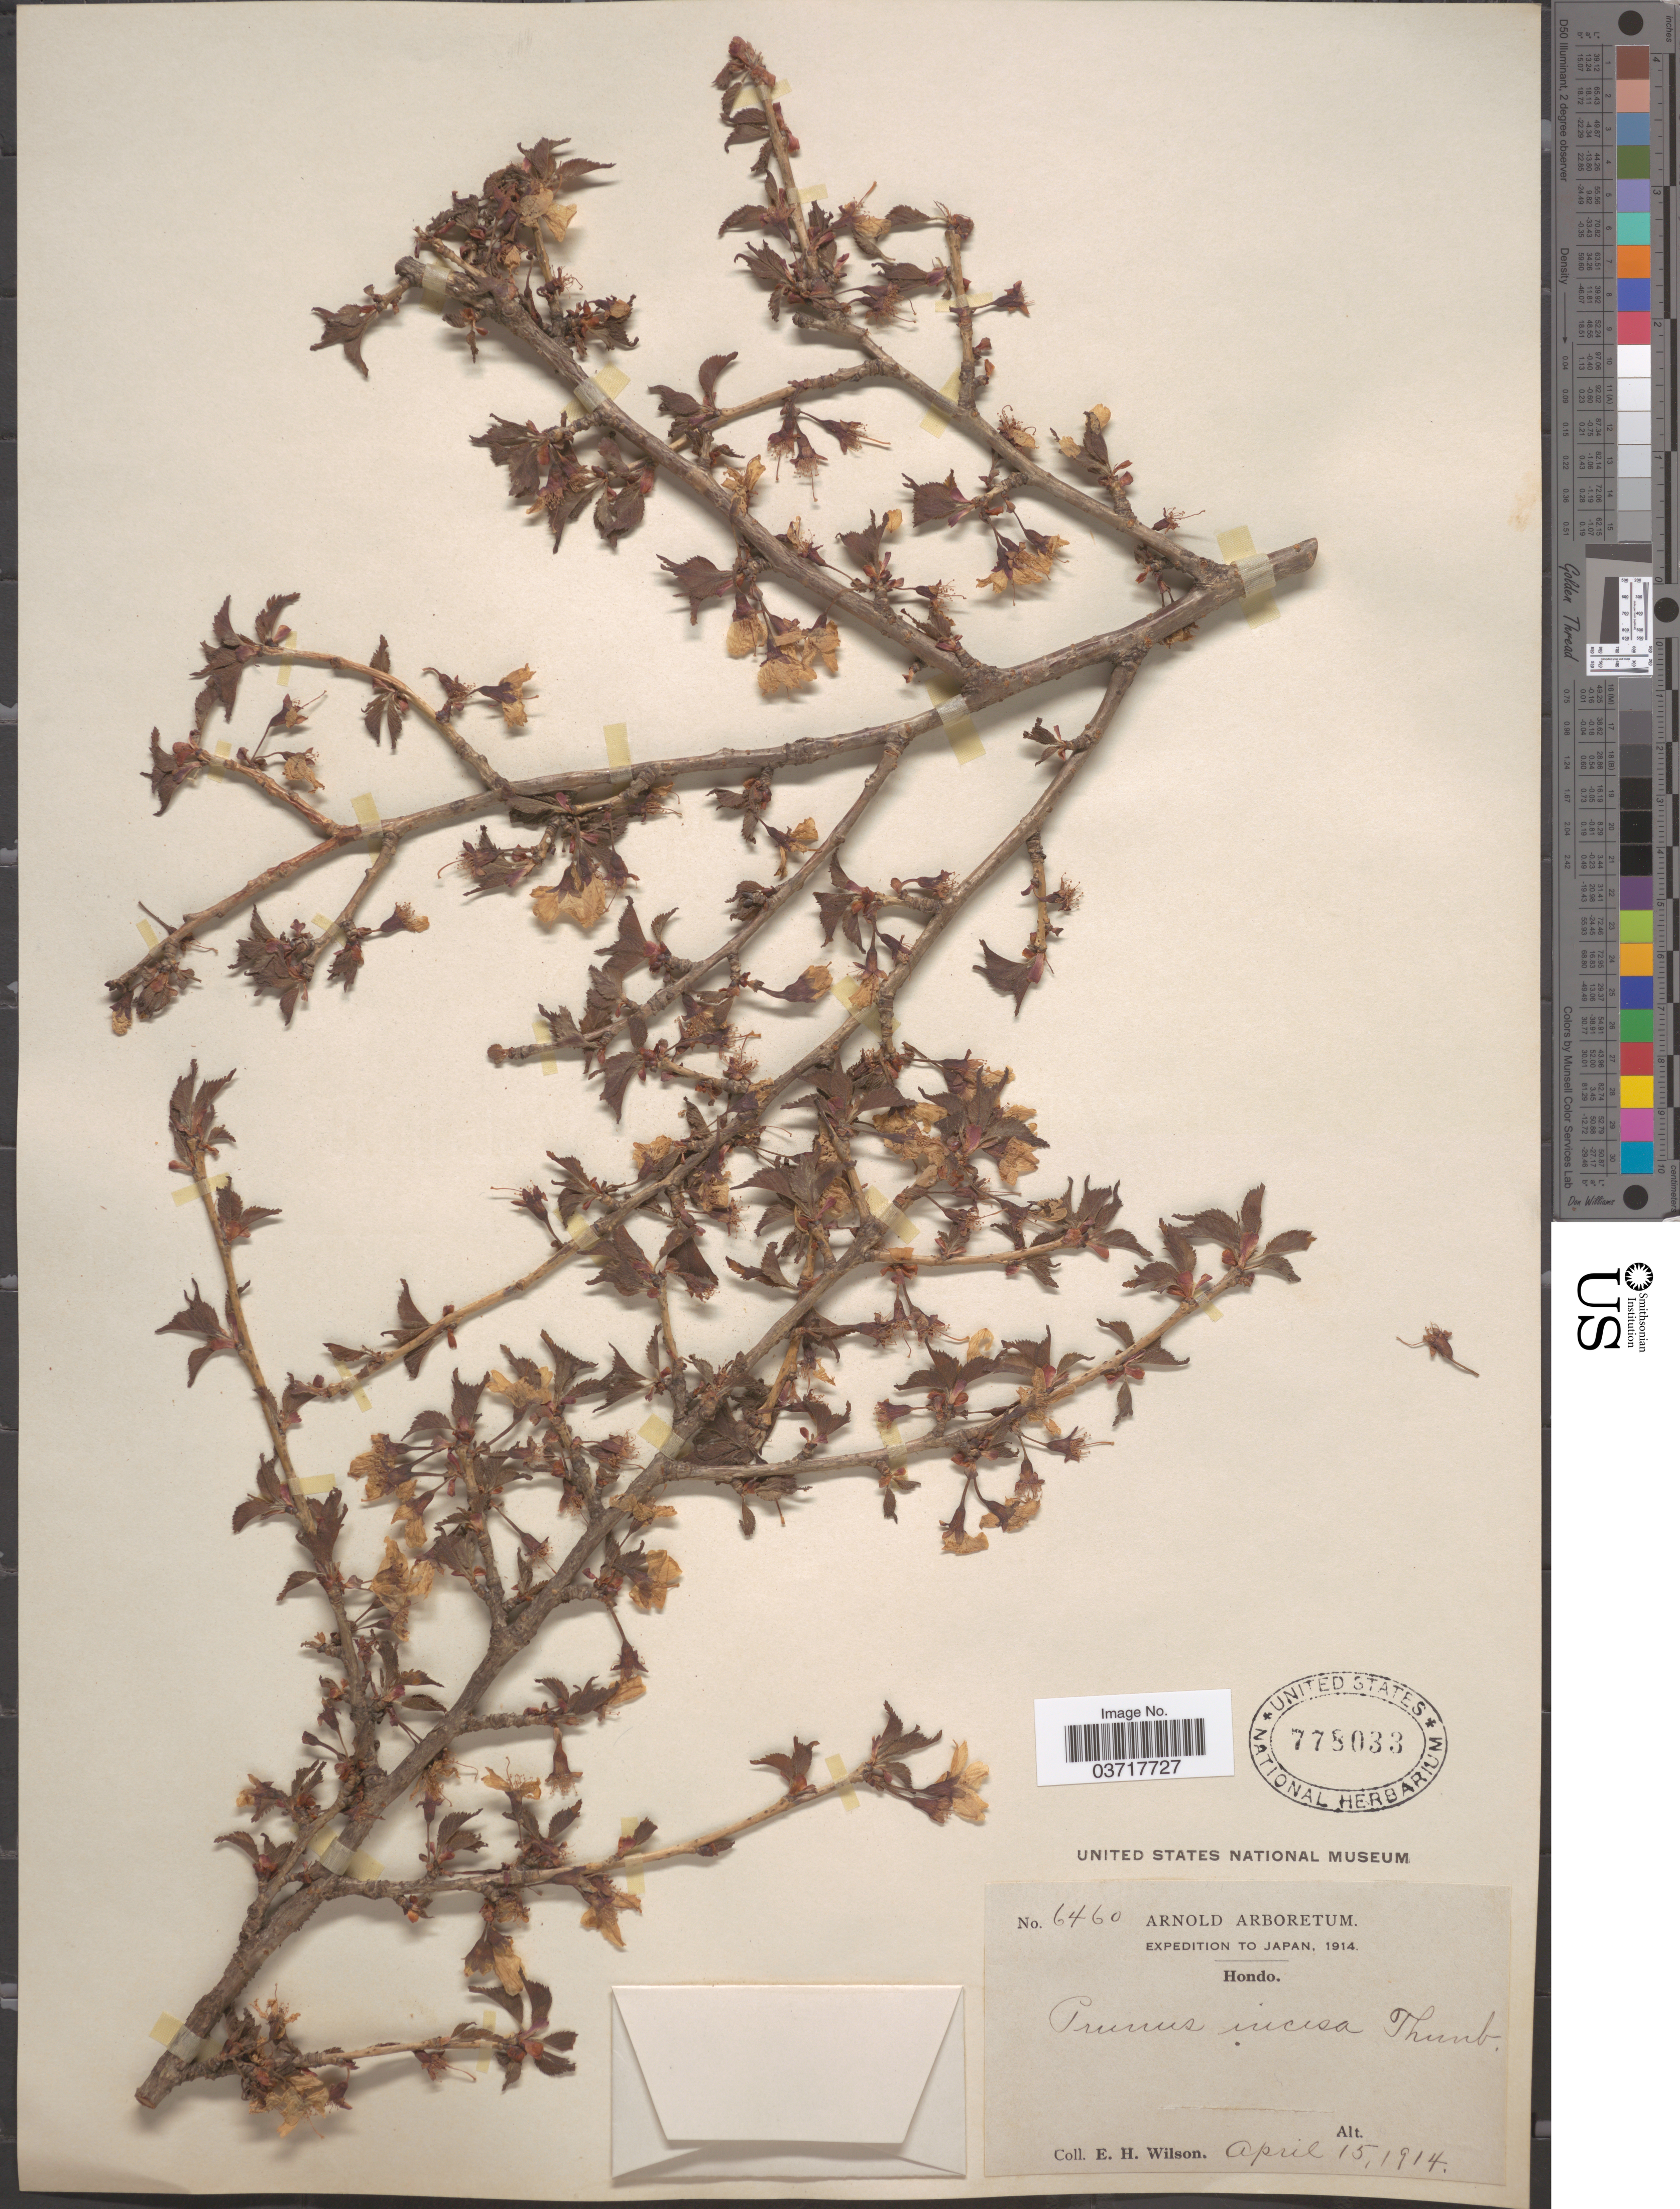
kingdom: Plantae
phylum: Tracheophyta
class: Magnoliopsida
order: Rosales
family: Rosaceae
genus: Prunus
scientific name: Prunus incisa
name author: Thunb.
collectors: E. Wilson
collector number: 6460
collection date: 1914-04-15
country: Japan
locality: Hondo.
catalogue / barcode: US 778033